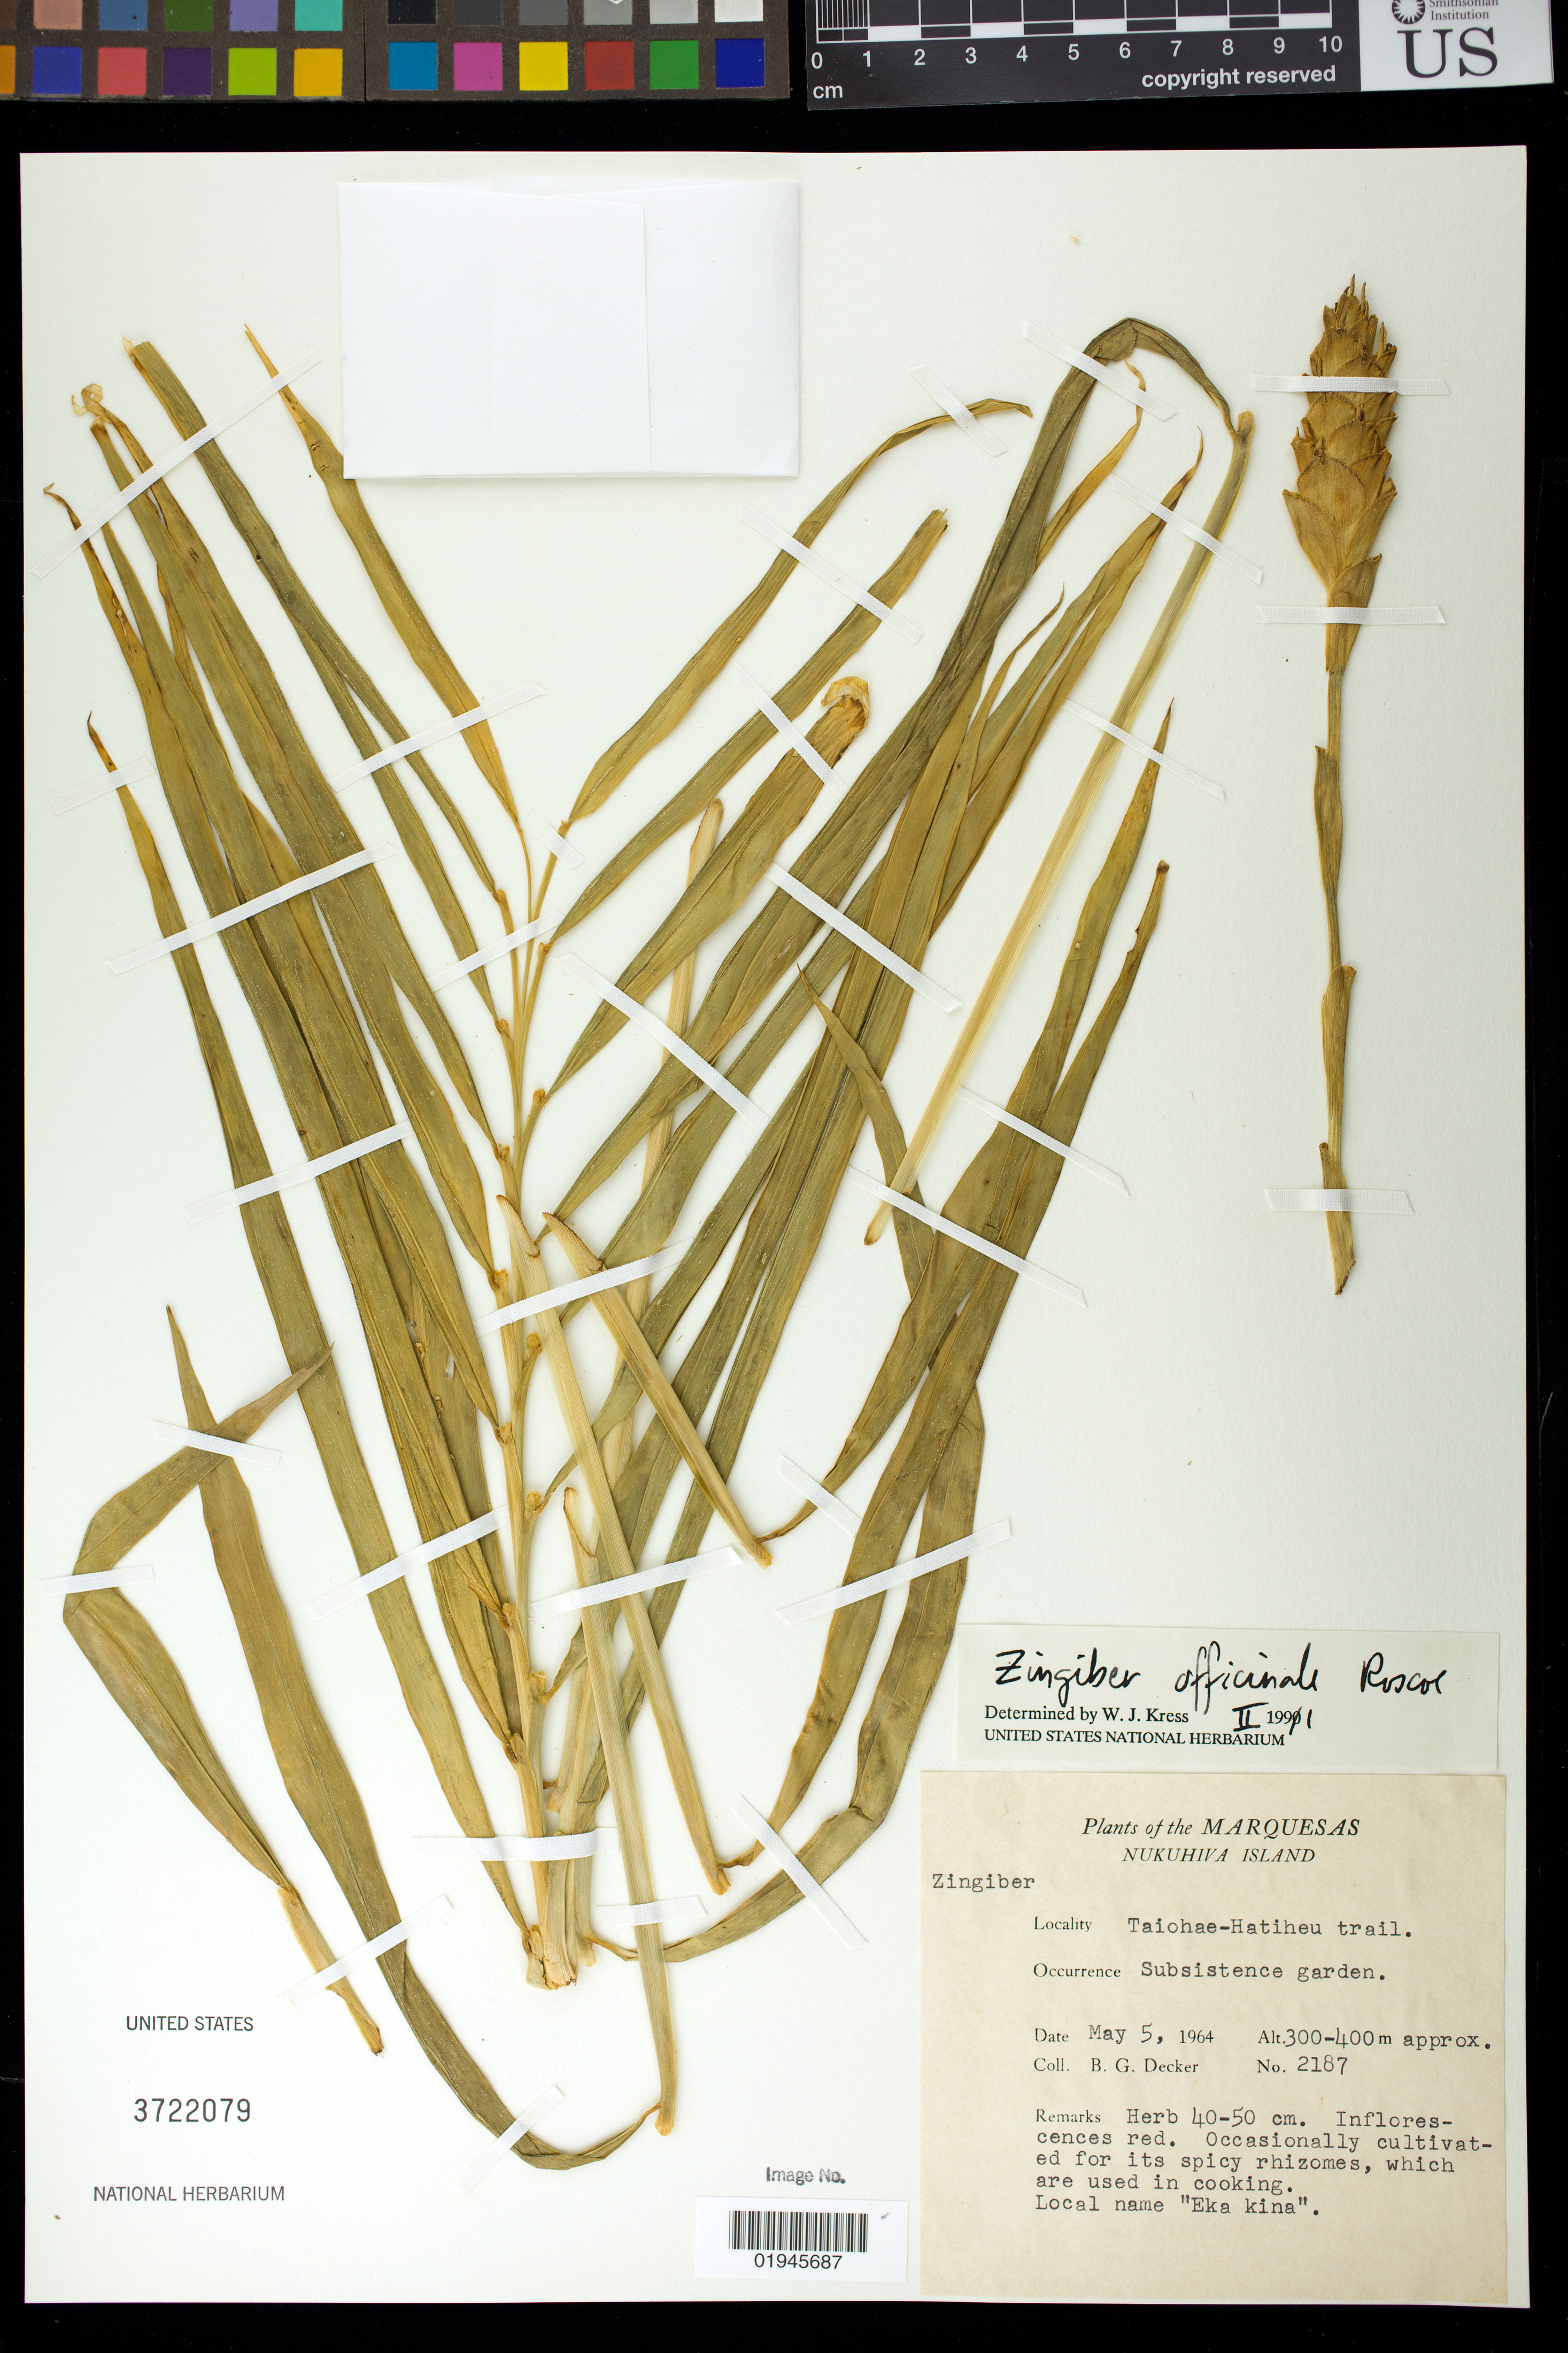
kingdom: Plantae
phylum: Tracheophyta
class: Liliopsida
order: Zingiberales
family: Zingiberaceae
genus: Zingiber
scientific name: Zingiber officinale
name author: Roscoe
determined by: Kress, W. J., (US), Smithsonian Institution - National Museum of Natural History (UNITED STATES)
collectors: B. G. Decker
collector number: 2187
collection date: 1964-05-05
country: French Polynesia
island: Nuku Hiva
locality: Taiohae-Hatiheu Trail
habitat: Subsistence garden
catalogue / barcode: US 3722079